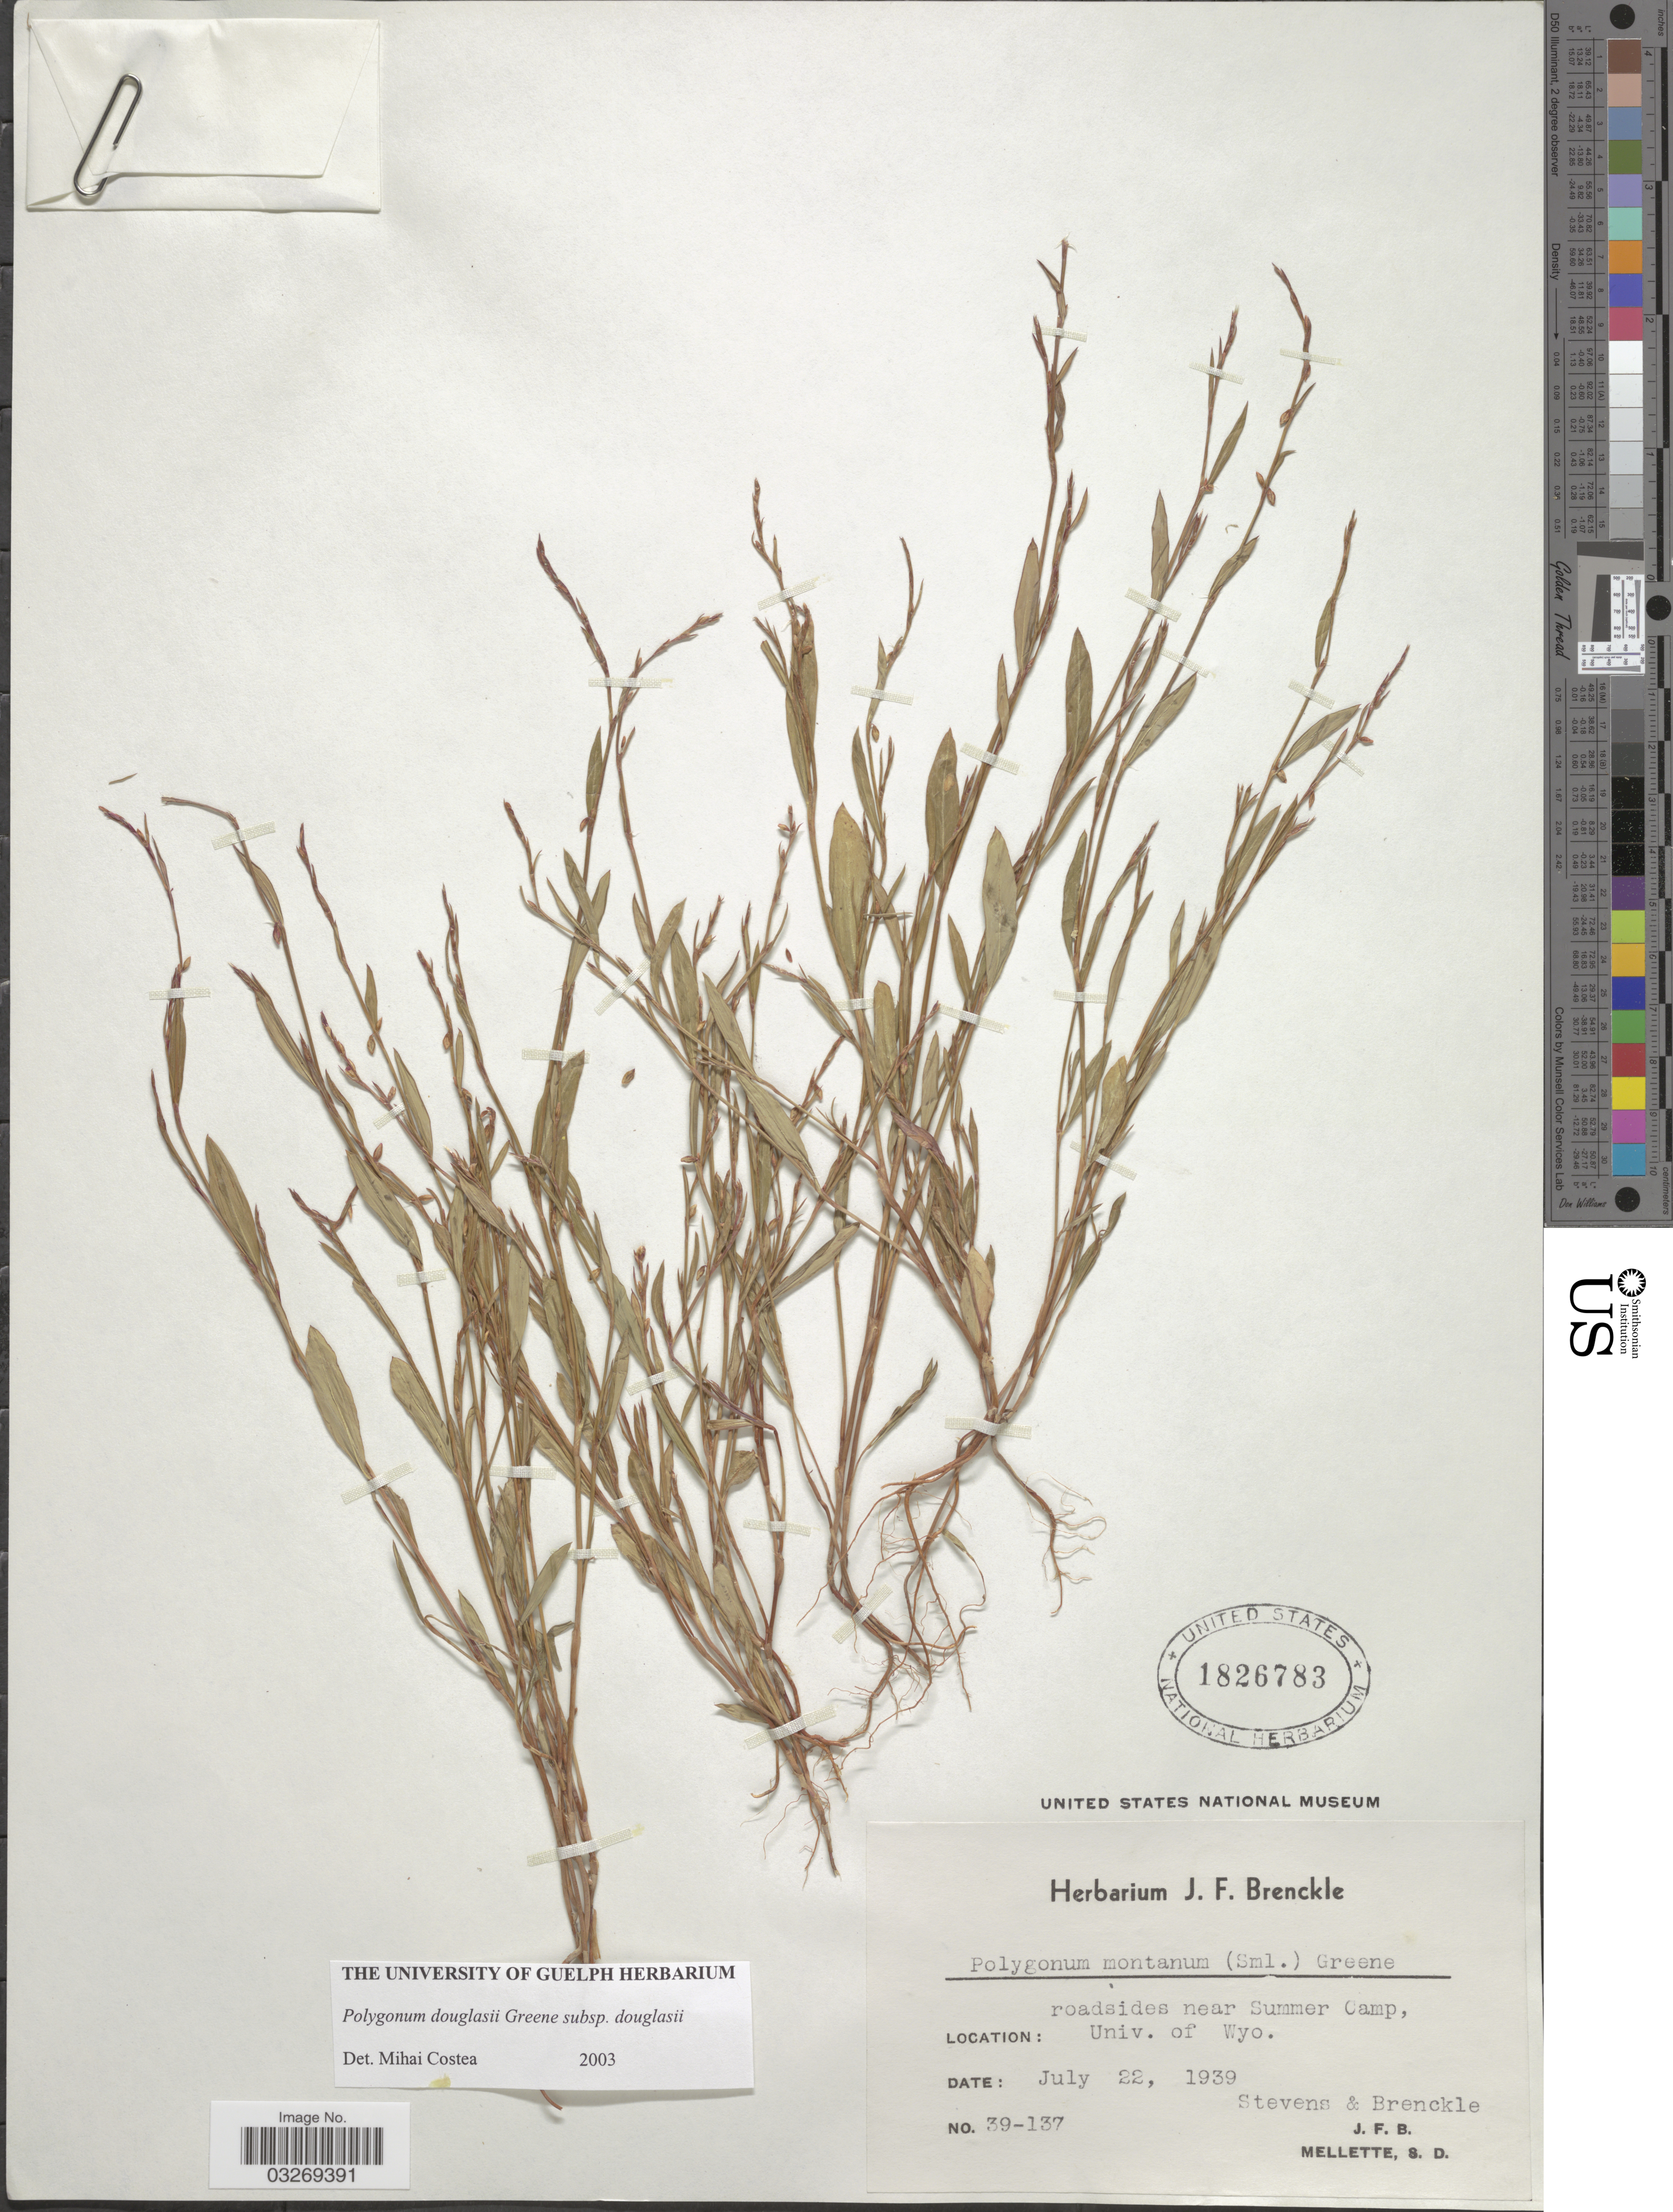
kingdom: Plantae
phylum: Tracheophyta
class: Magnoliopsida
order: Caryophyllales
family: Polygonaceae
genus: Polygonum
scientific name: Polygonum douglasii subsp. douglasii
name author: Greene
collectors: -. Stevens & J. Brenckle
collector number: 39-137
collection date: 1939-07-22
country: United States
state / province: Wyoming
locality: Roadsides near Summer Camp, Univ. of Wyo.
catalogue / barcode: US 1826783